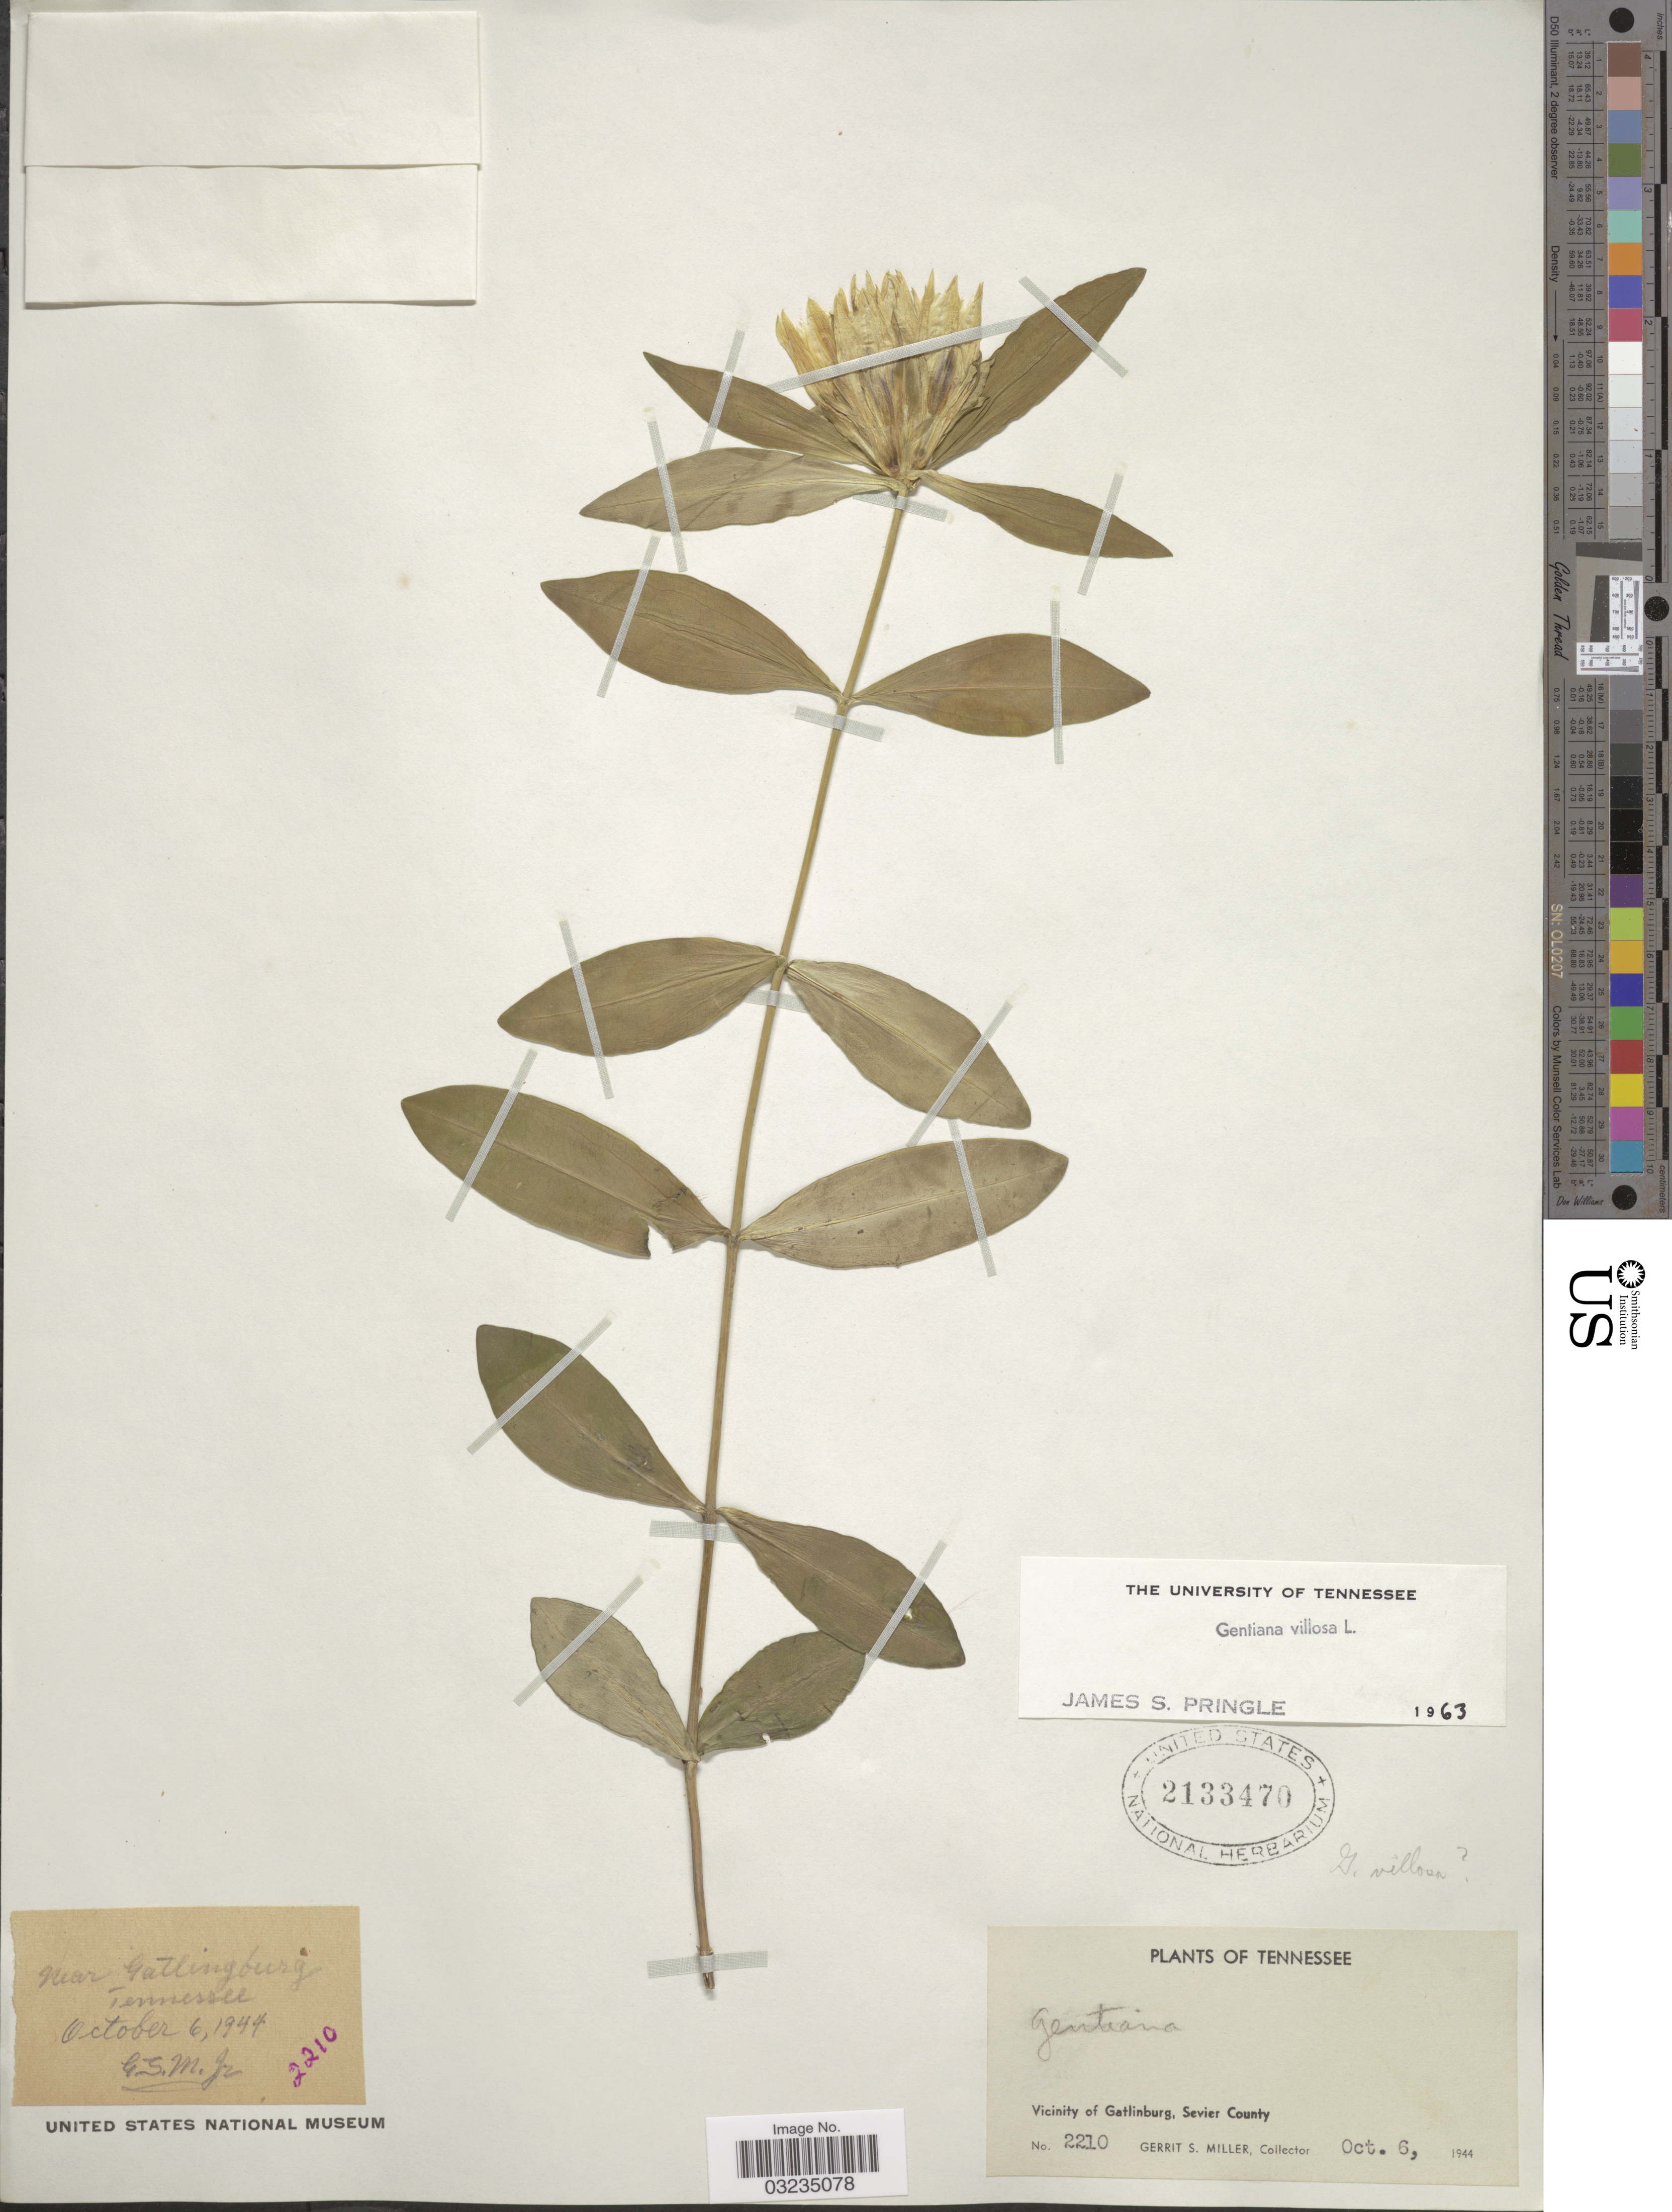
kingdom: Plantae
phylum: Tracheophyta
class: Magnoliopsida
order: Gentianales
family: Gentianaceae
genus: Gentiana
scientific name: Gentiana villosa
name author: L.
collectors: G. S. Miller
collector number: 2210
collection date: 1944-10-06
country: United States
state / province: Tennessee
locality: Vicinity of Gatlinburg, Sevier County. Near Gatlinburg.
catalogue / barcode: US 2133470